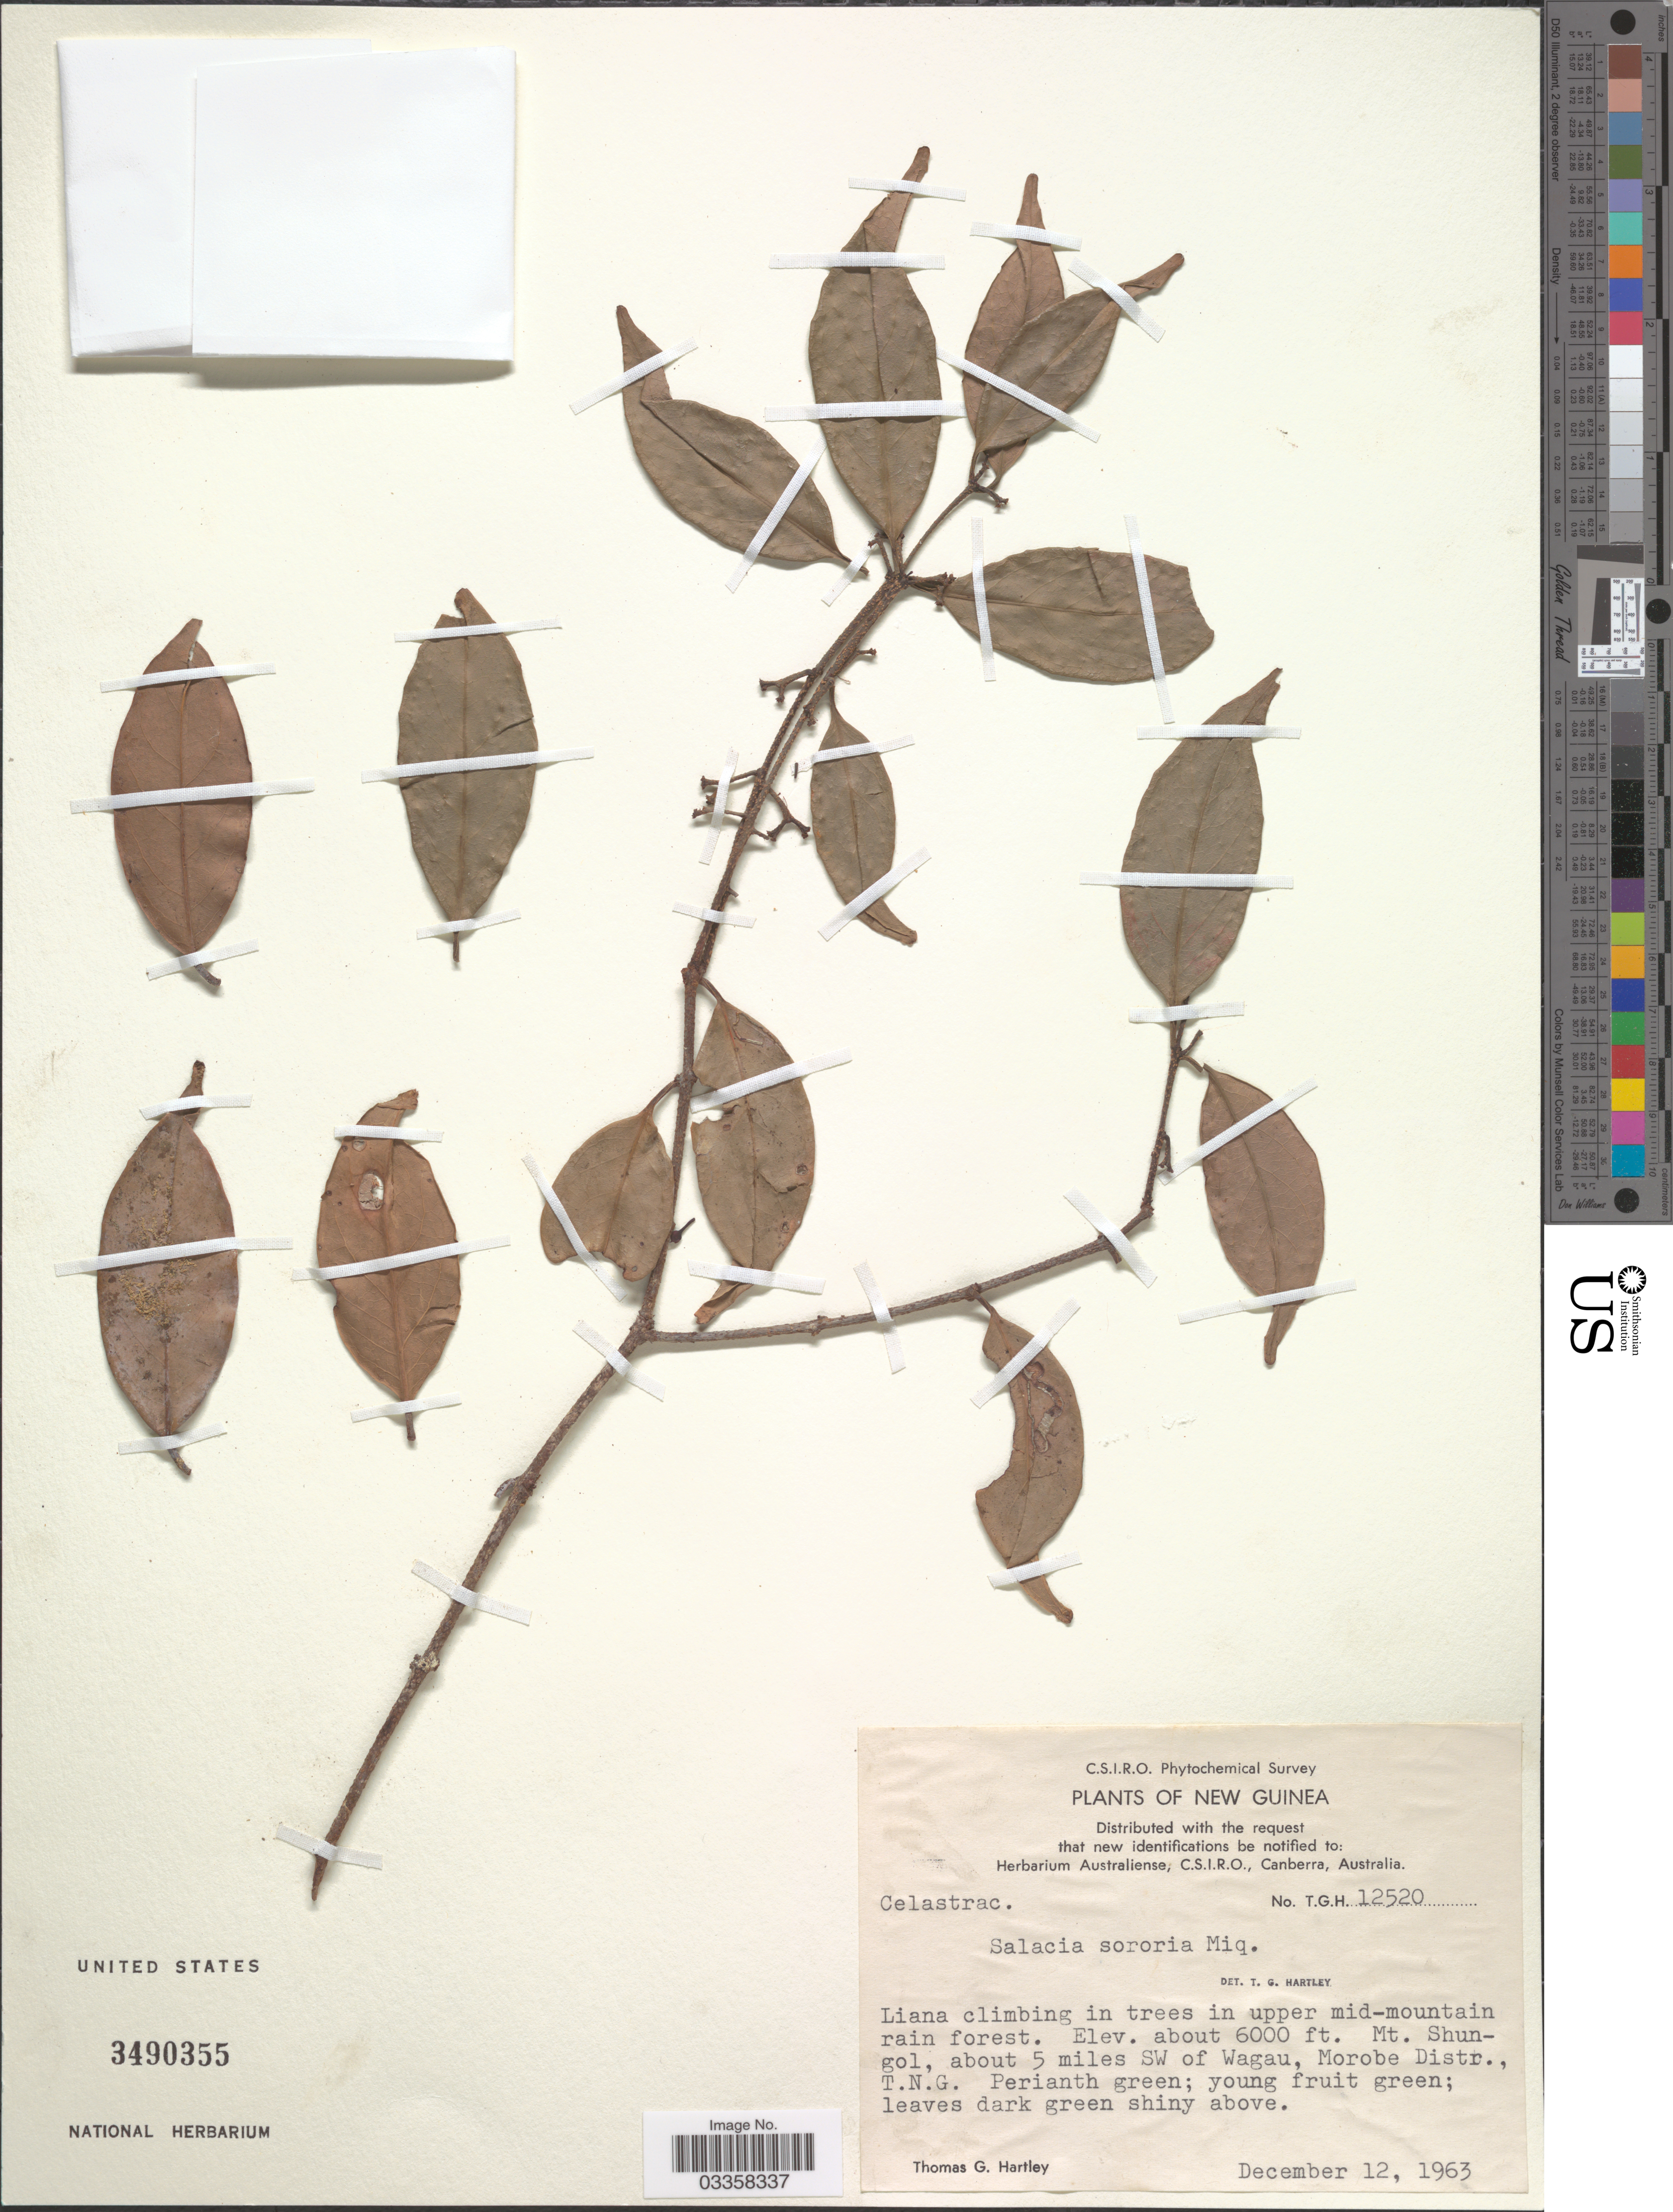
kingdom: Plantae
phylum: Tracheophyta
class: Magnoliopsida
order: Celastrales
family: Celastraceae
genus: Salacia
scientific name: Salacia sororia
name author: Miq.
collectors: T. G. Hartley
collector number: T.G.H. 12520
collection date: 1963-12-12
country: Papua New Guinea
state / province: Morobe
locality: New Guinea. Mt. Shungol, about 5 miles SW of Wagau, Morobe Distr., T.N.G.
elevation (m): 1829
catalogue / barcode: US 3490355